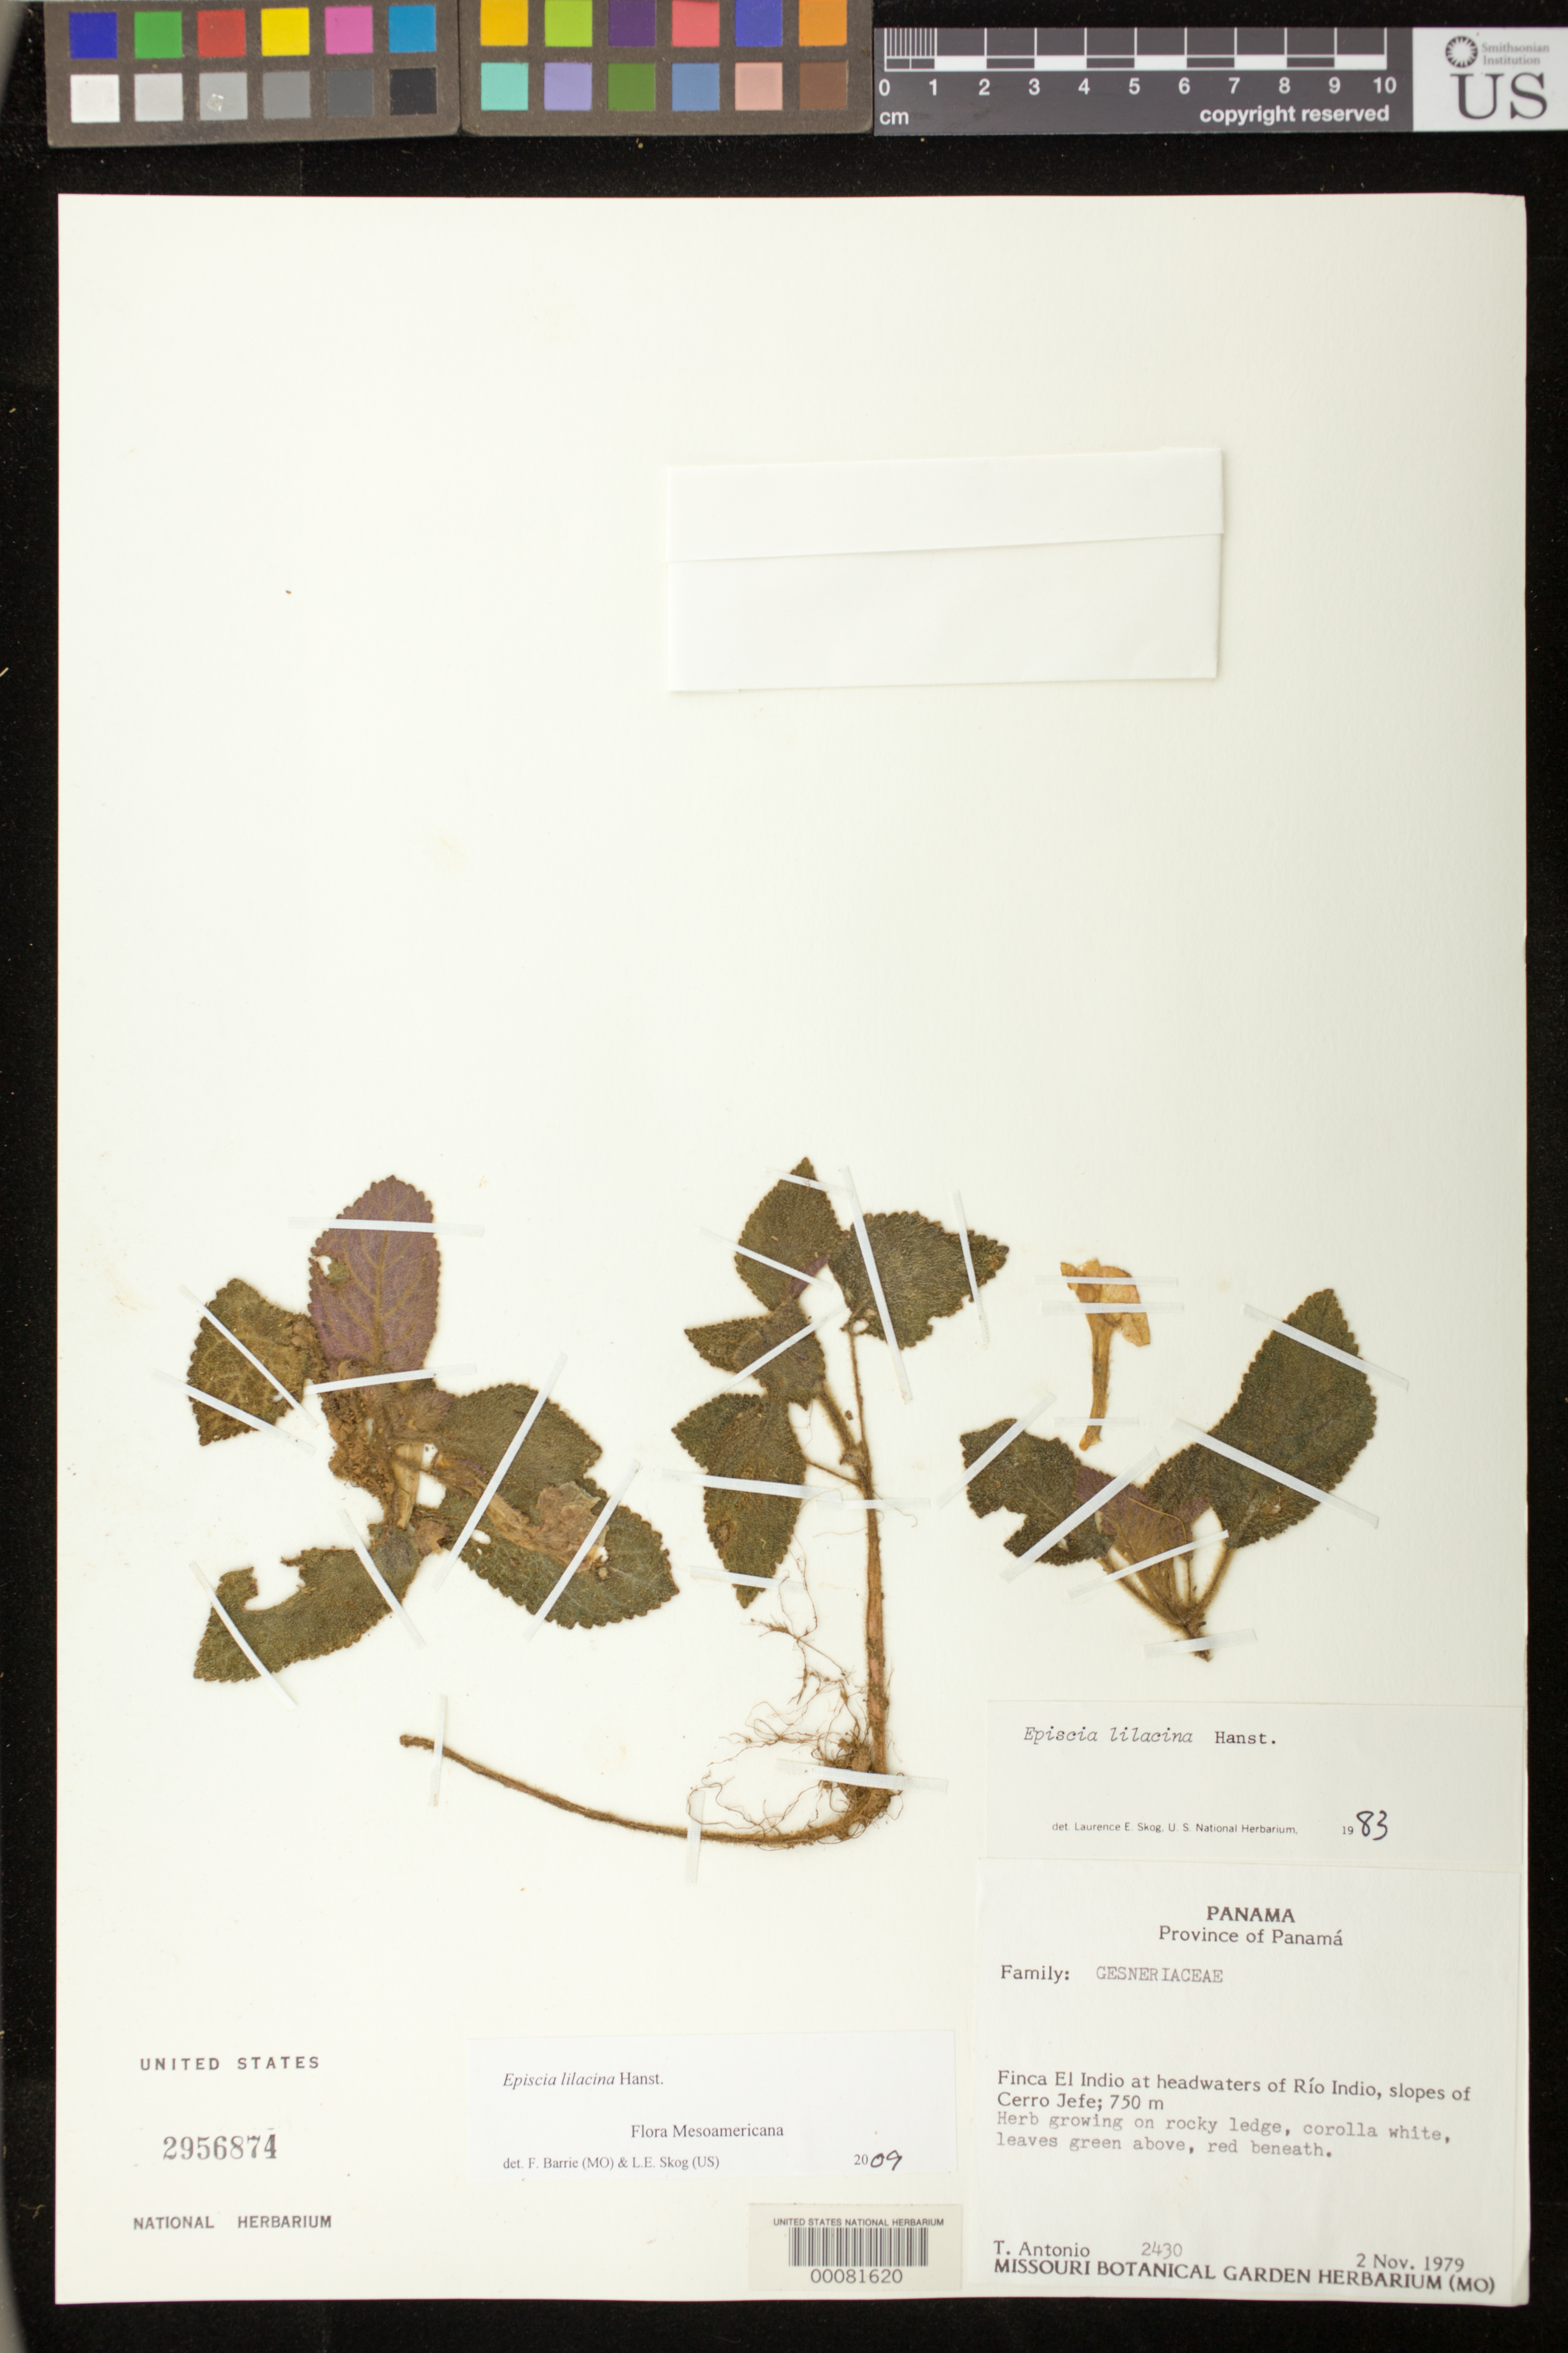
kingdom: Plantae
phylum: Tracheophyta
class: Magnoliopsida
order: Lamiales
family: Gesneriaceae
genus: Episcia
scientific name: Episcia lilacina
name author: Hanst.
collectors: T. Antonio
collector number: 2430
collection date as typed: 02 Nov 1979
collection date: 1979-11-02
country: Panama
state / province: Panamá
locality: Finca El Indio at headwaters of Rio Indio, slopes of Cerro Jefe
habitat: Growing on rocky ledge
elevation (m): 750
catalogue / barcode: US 2956874